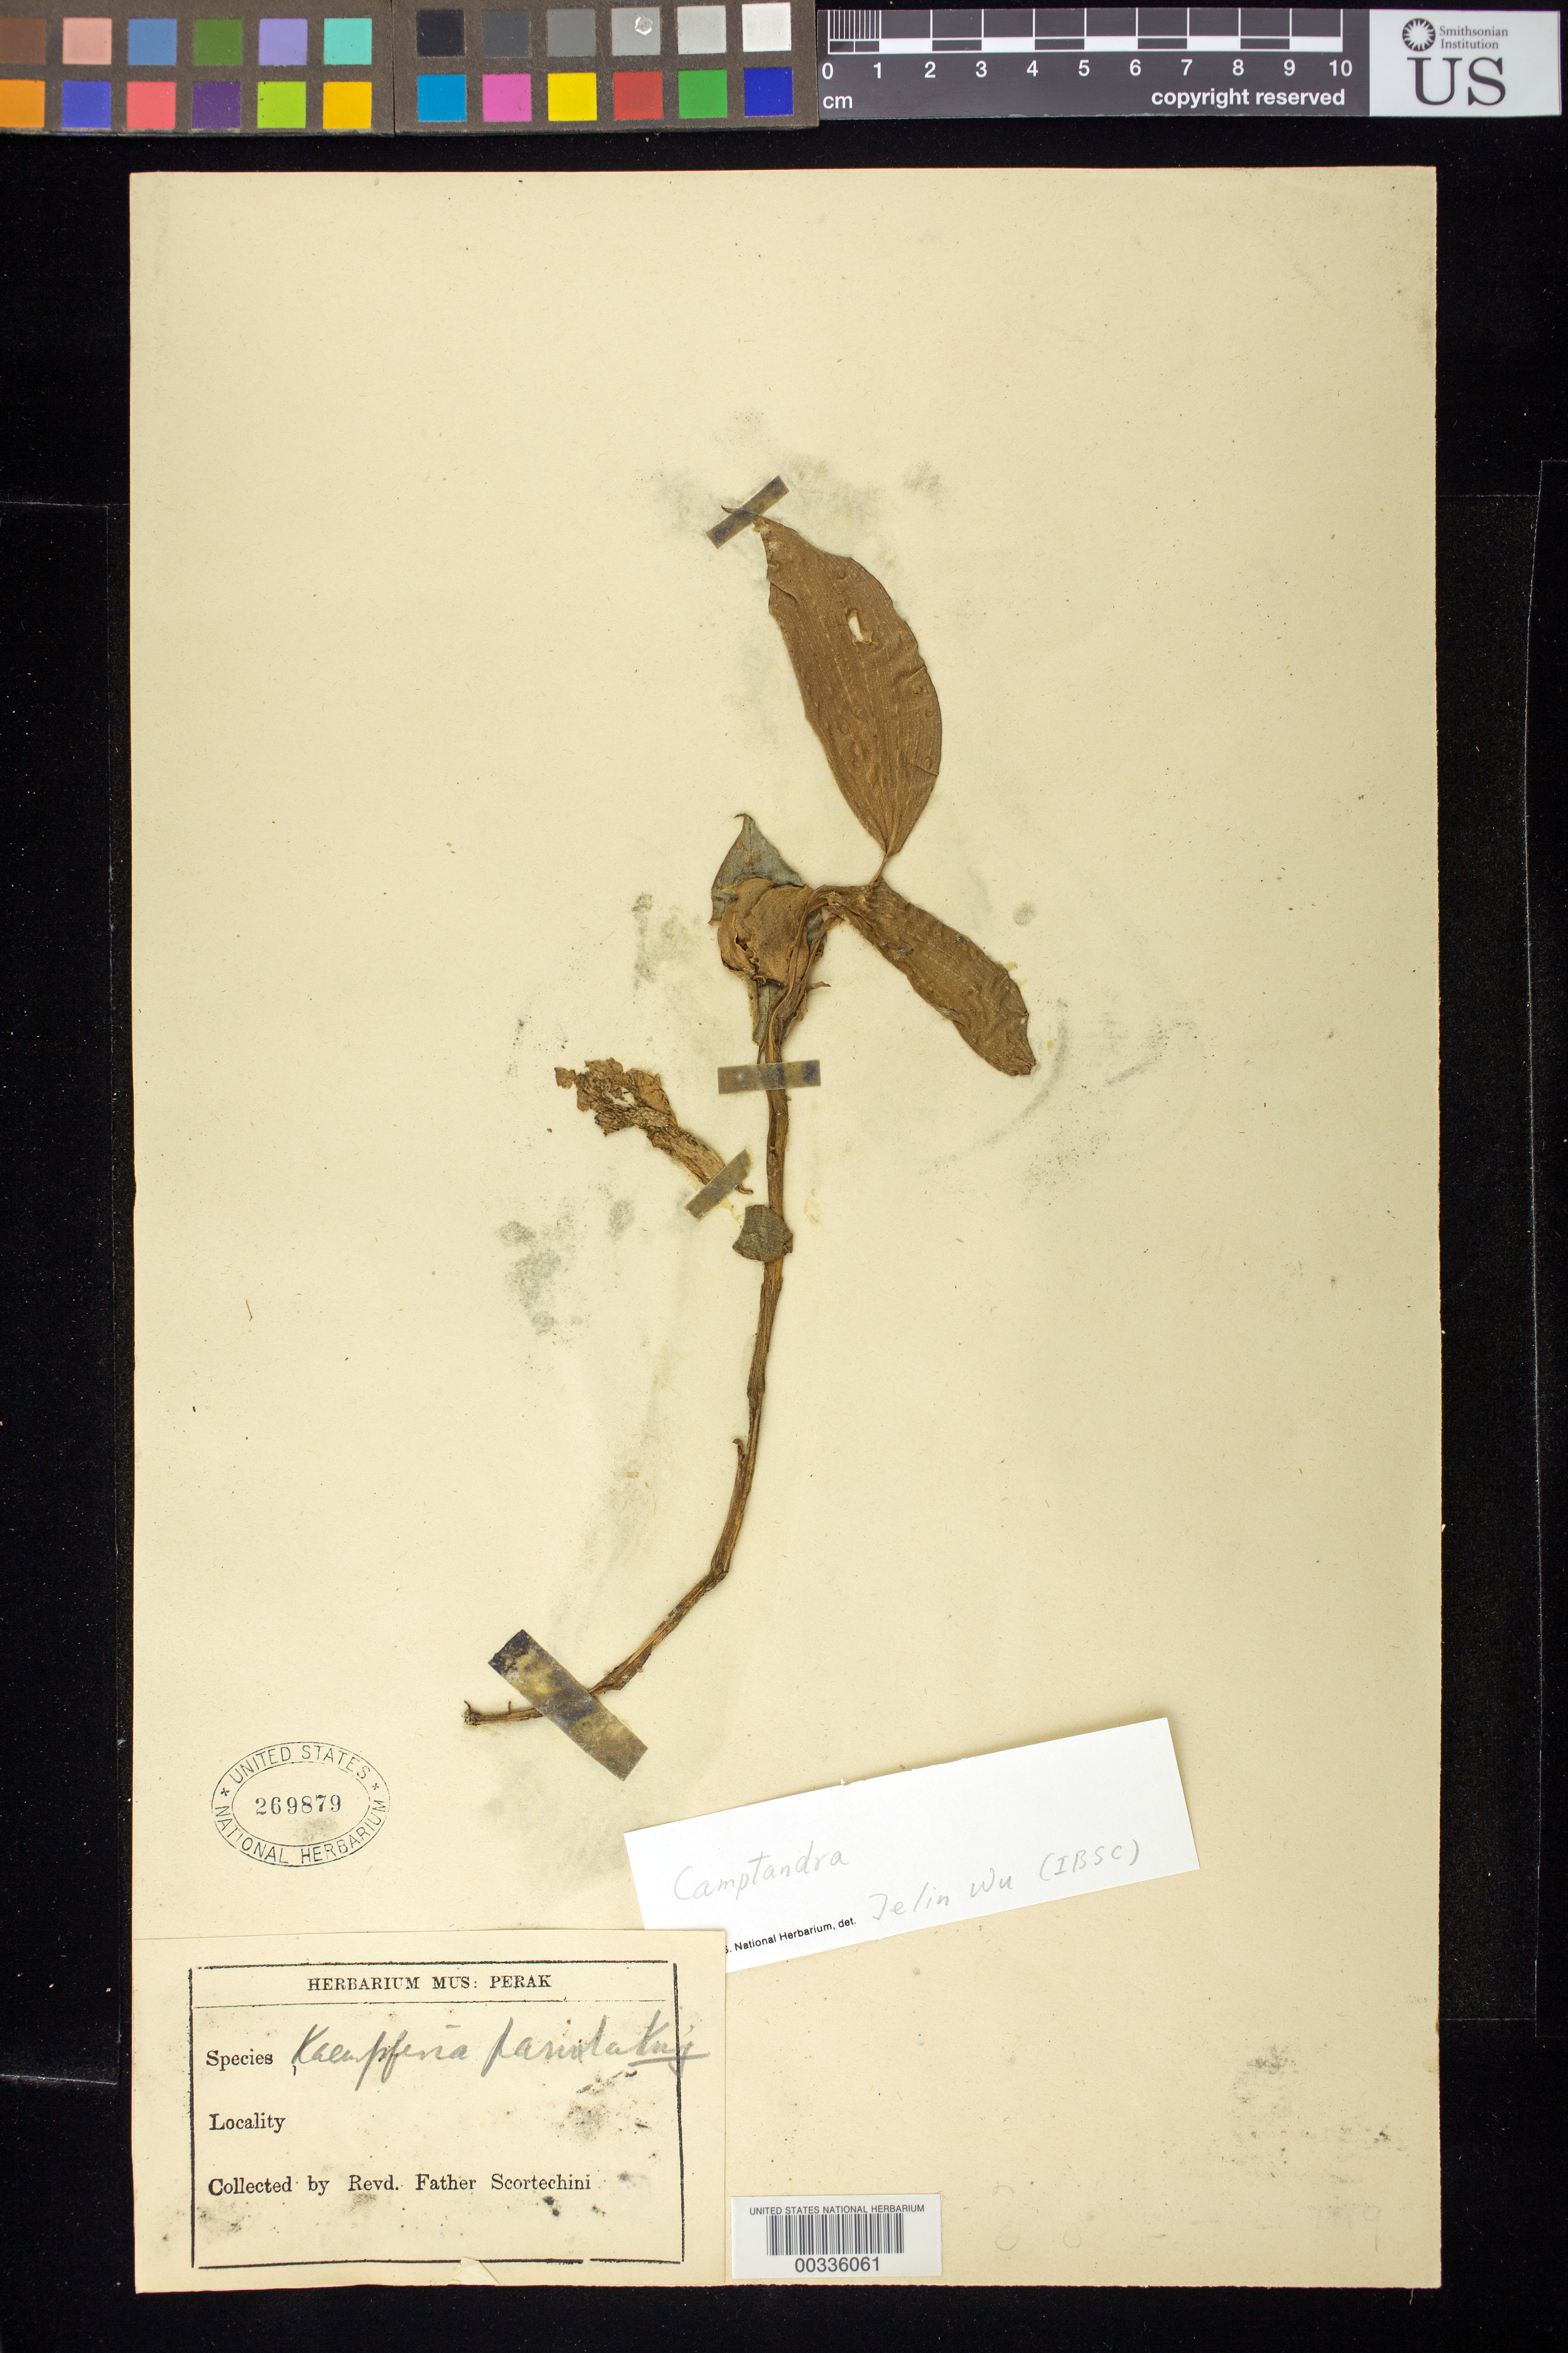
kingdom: Plantae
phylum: Tracheophyta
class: Liliopsida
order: Zingiberales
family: Zingiberaceae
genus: Camptandra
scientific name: Camptandra sp.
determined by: Wu, Te-Ling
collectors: B. Scortechini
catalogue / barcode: US 269879